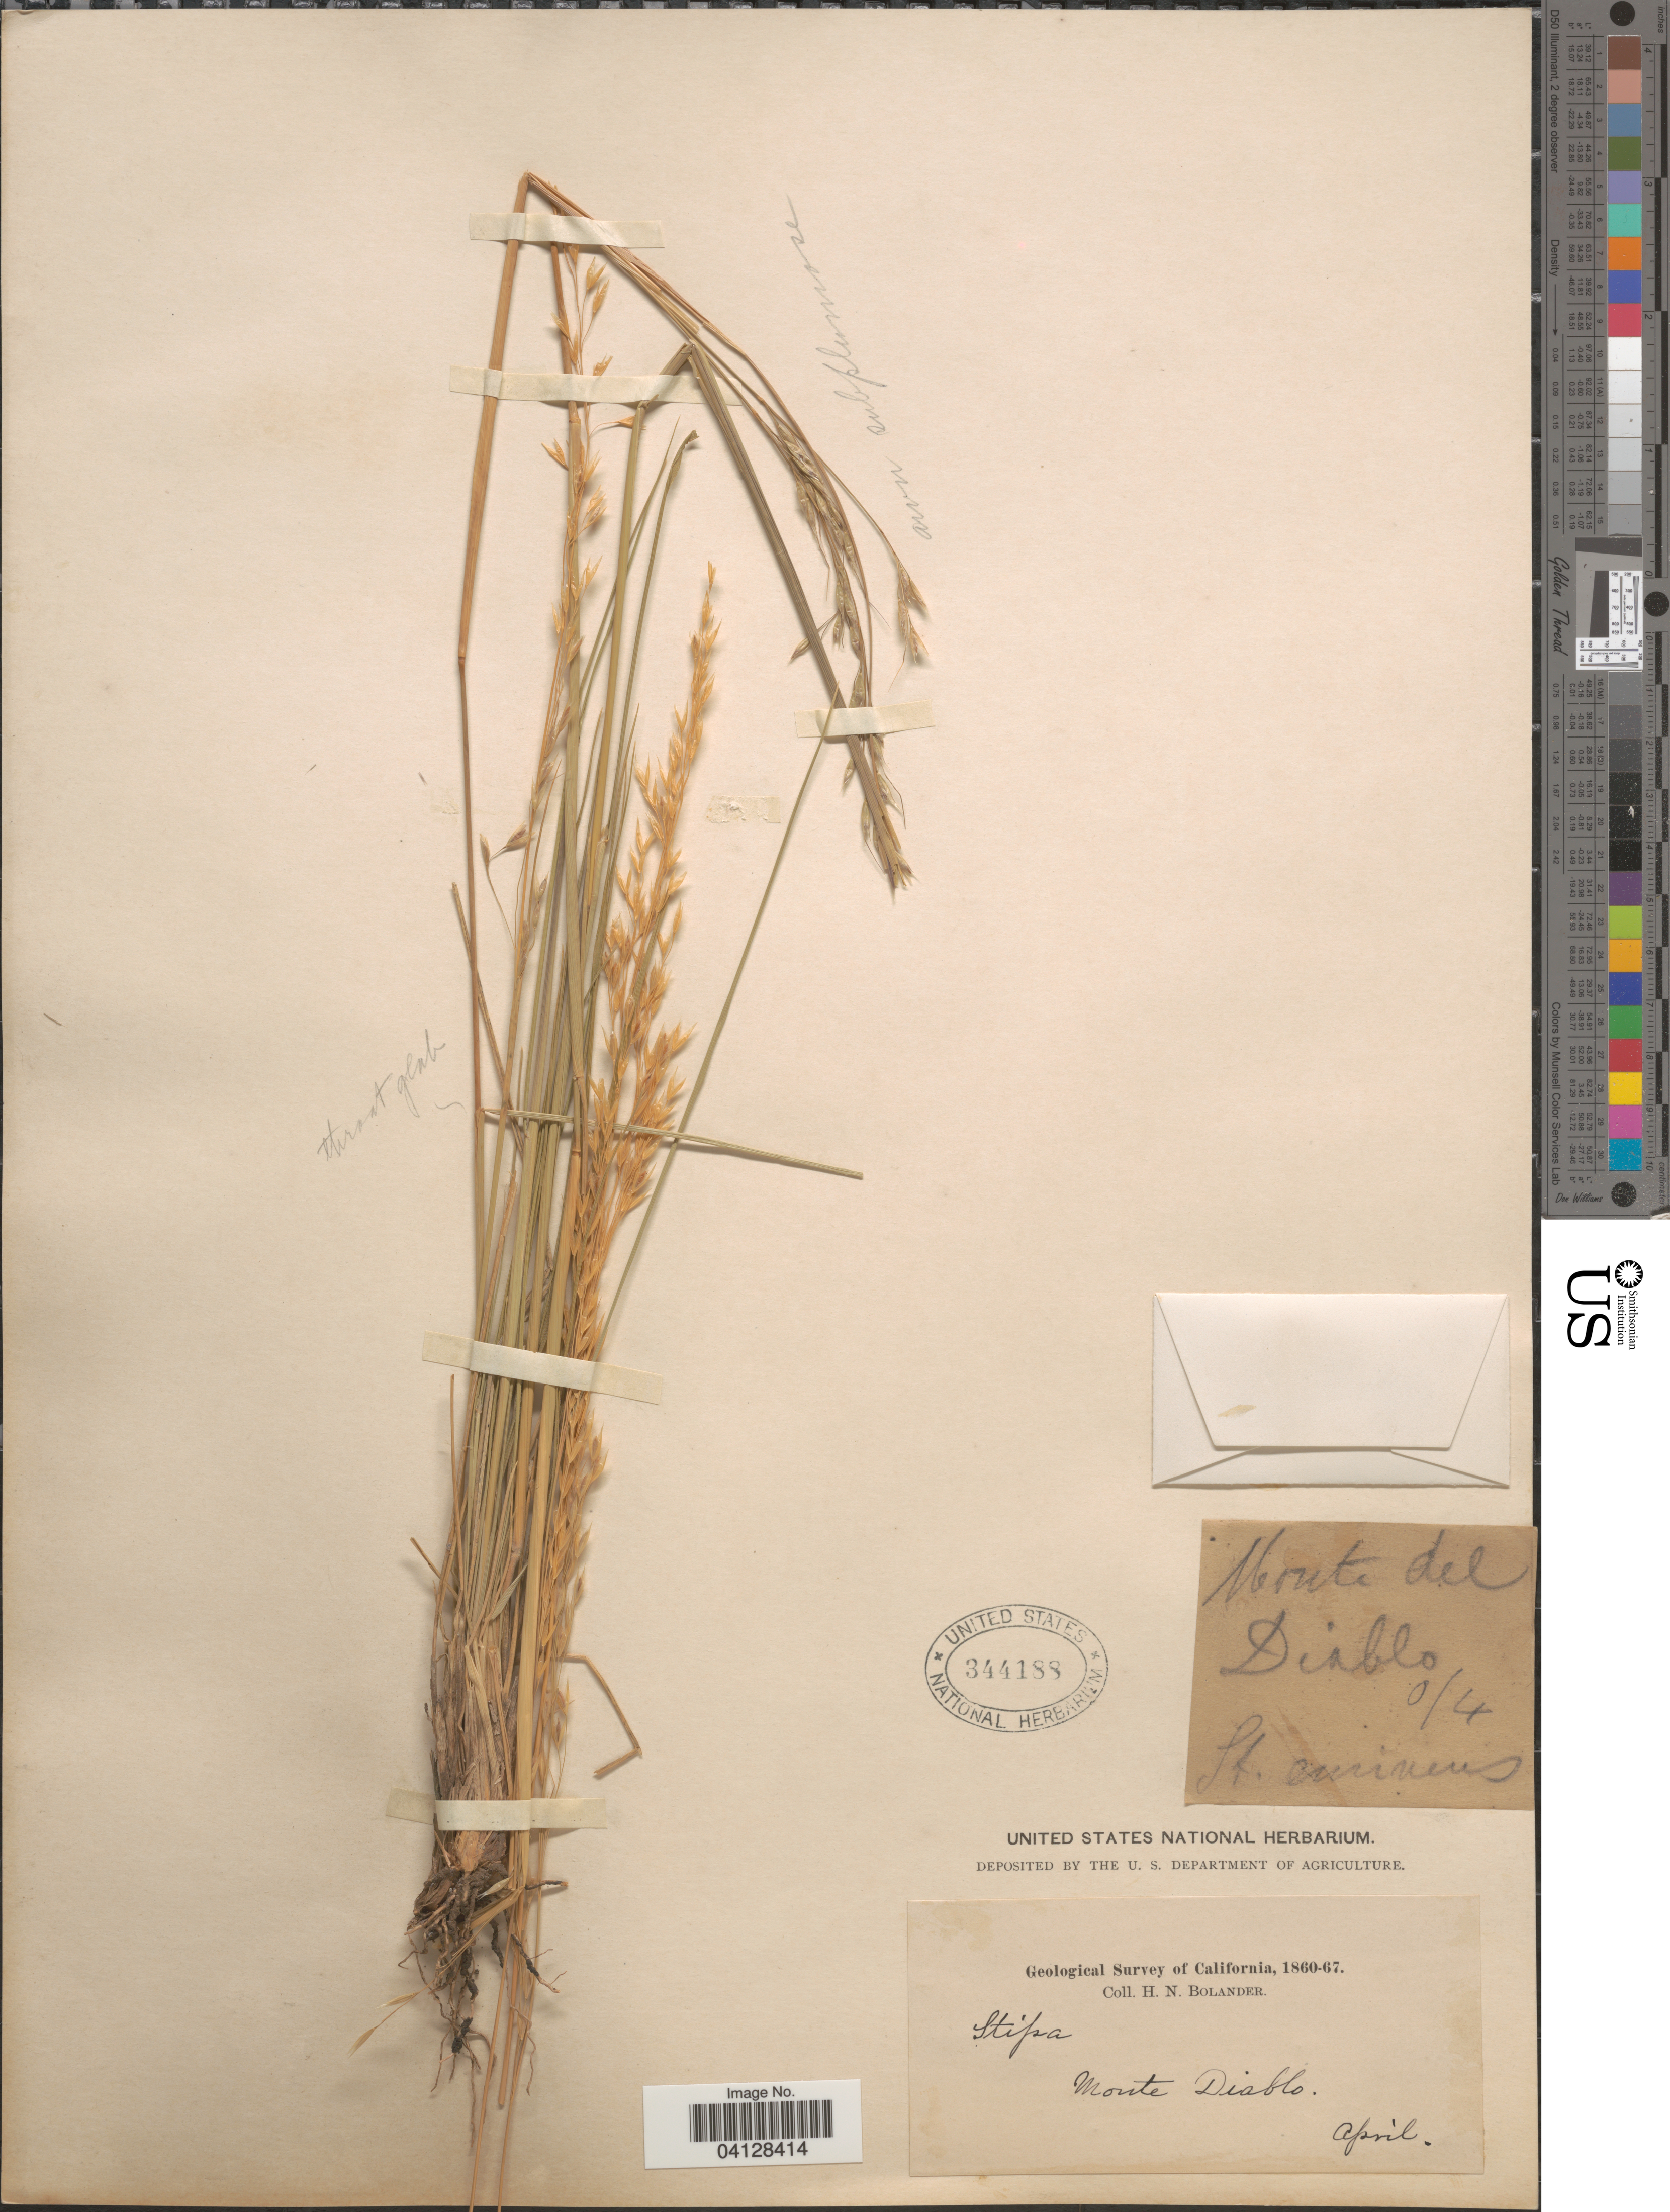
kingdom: Plantae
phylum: Tracheophyta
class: Liliopsida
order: Poales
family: Poaceae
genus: Stipa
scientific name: Stipa sp.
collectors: H. Bolander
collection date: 1860-04/1867-04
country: United States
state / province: California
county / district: Contra Costa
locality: Geological Survey of California, 1860-67. Monte Diablo.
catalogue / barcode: US 344188